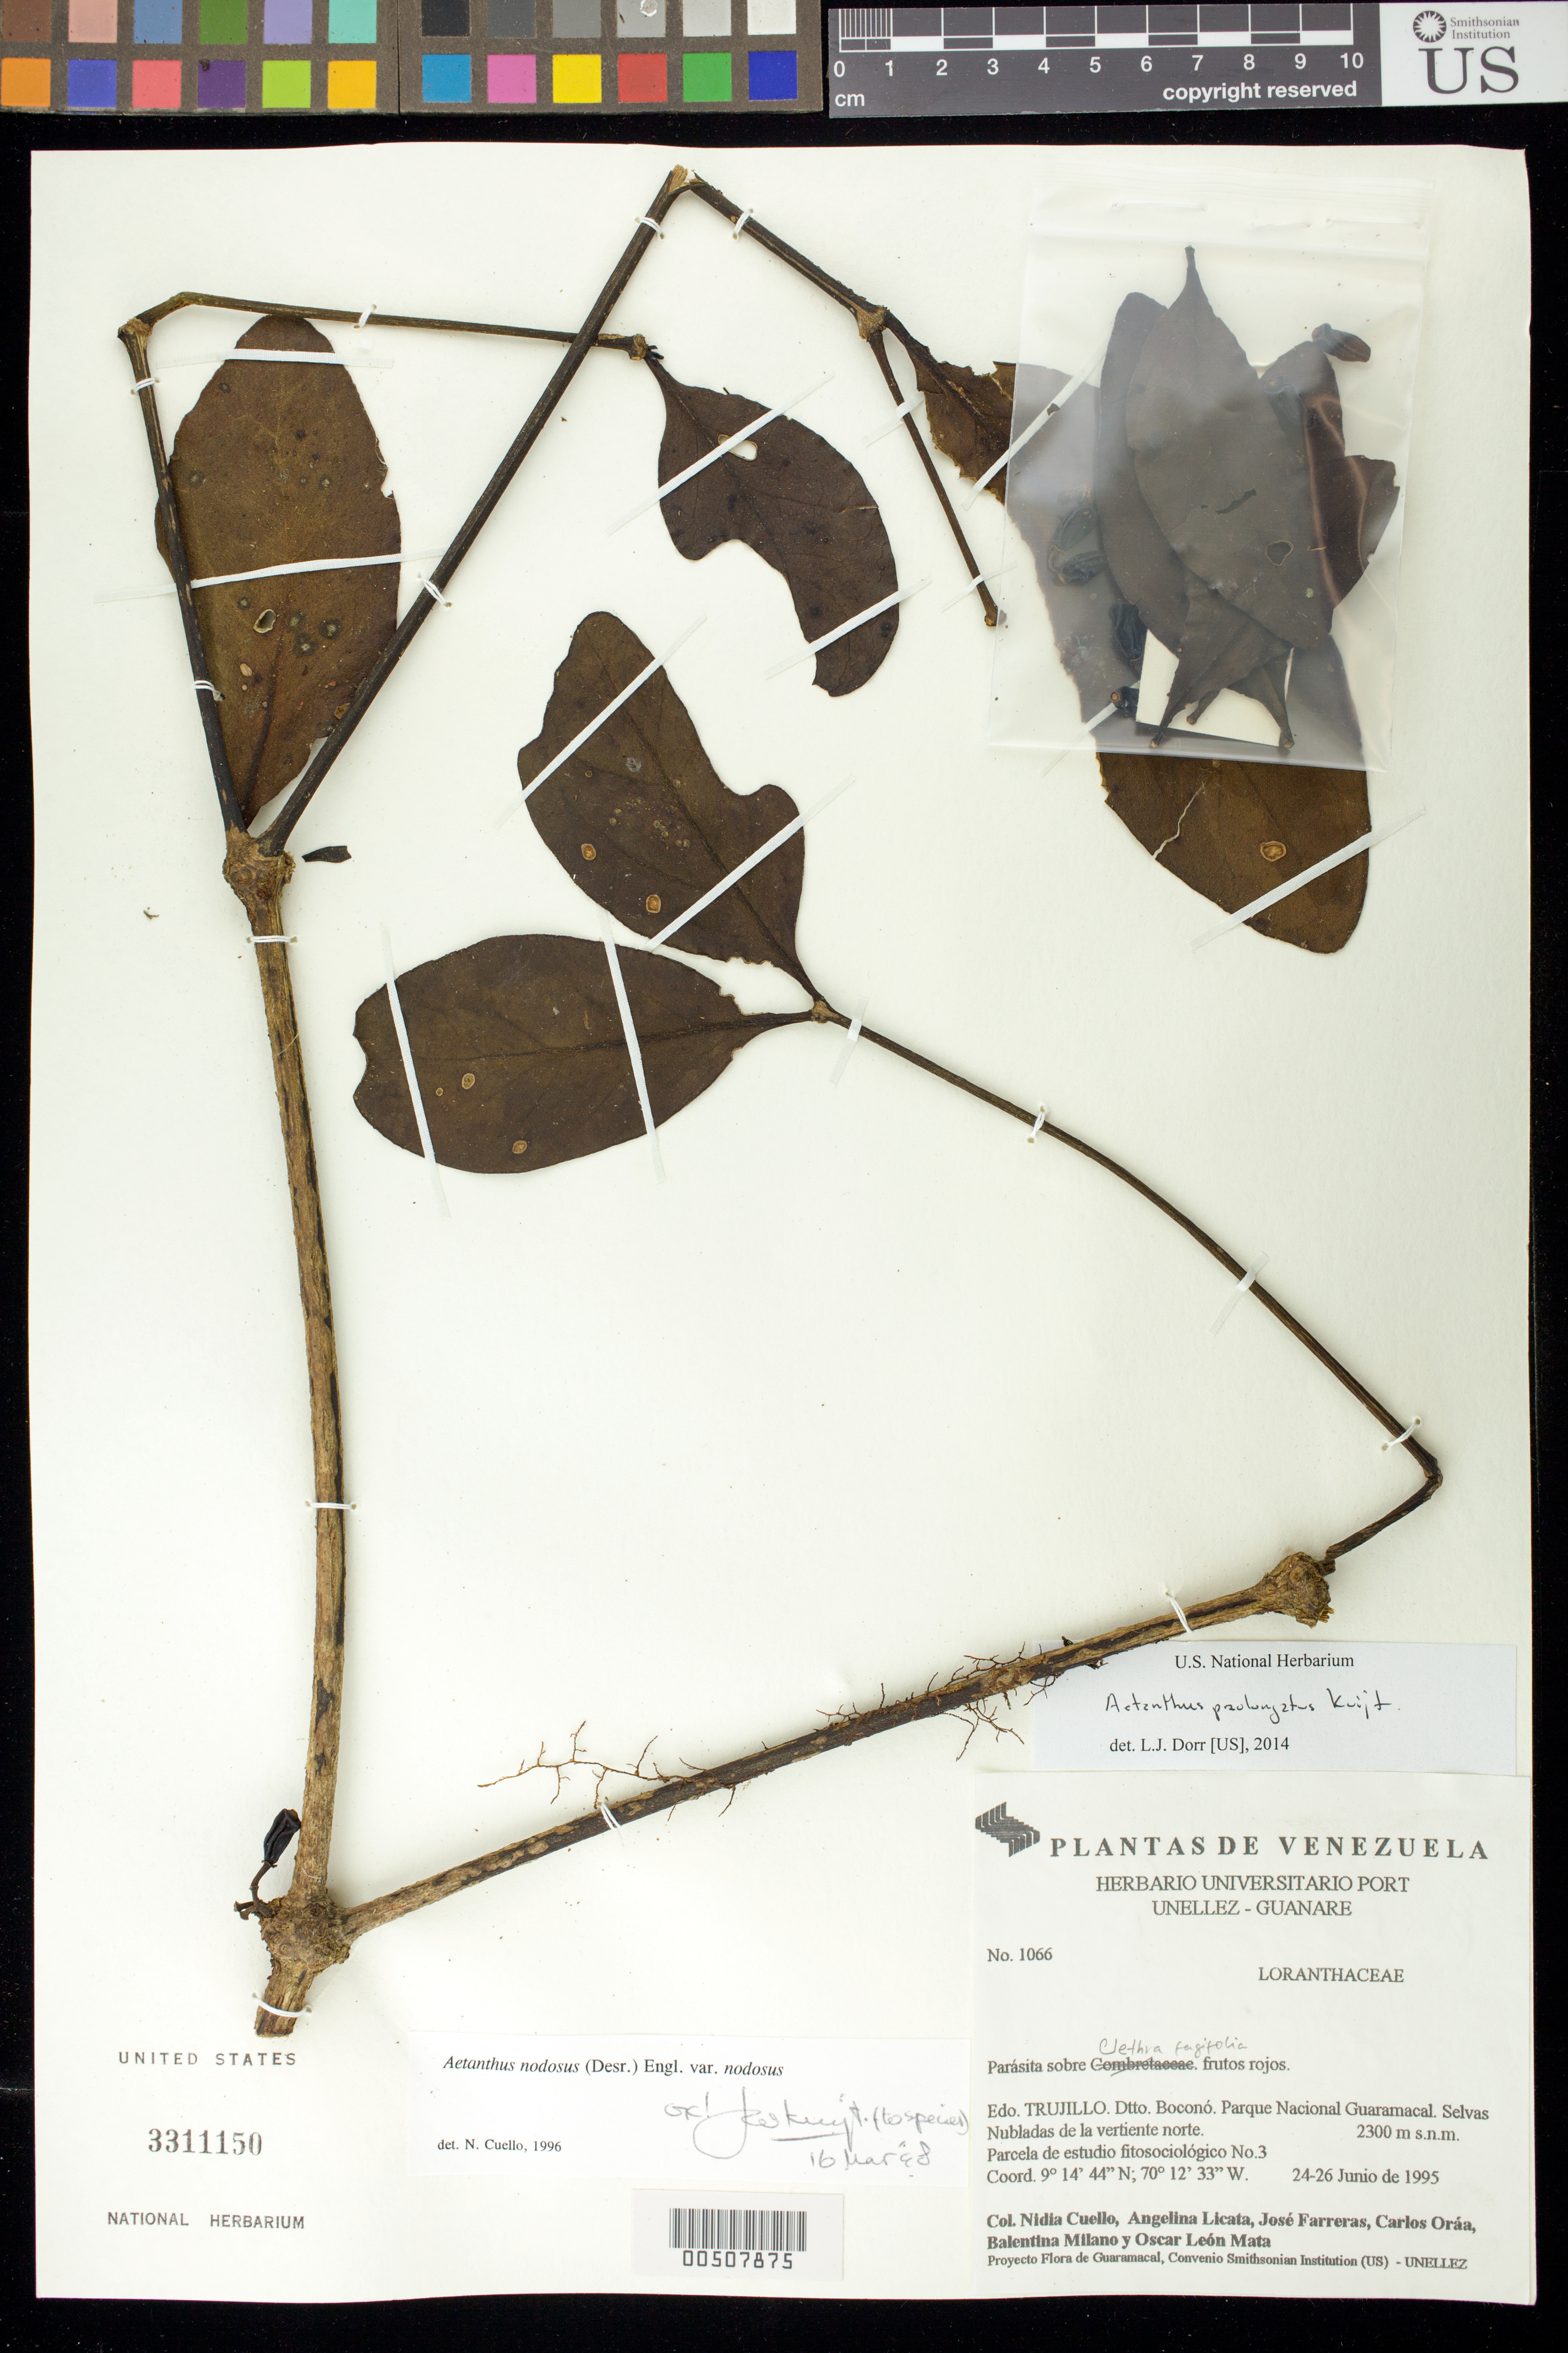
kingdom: Plantae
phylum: Tracheophyta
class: Magnoliopsida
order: Santalales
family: Loranthaceae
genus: Aetanthus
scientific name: Aetanthus prolongatus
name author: Kuijt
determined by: Dorr, L. J., (BOT), Smithsonian Institution - National Museum of Natural History (UNITED STATES)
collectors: N. L. Cuello, A. Licata, J. Farreras, C. Oráa, B. Milano & O. Mata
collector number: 1066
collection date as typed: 24 Jun 1995 to 26 Jun 1995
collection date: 1995-06-24/1995-06-26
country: Venezuela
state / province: Trujillo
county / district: Boconó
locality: Parque Nacional Guaramacal, vertiente N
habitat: Selvas Nubladas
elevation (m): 2300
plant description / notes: MO, PORT, US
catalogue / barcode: US 3311150